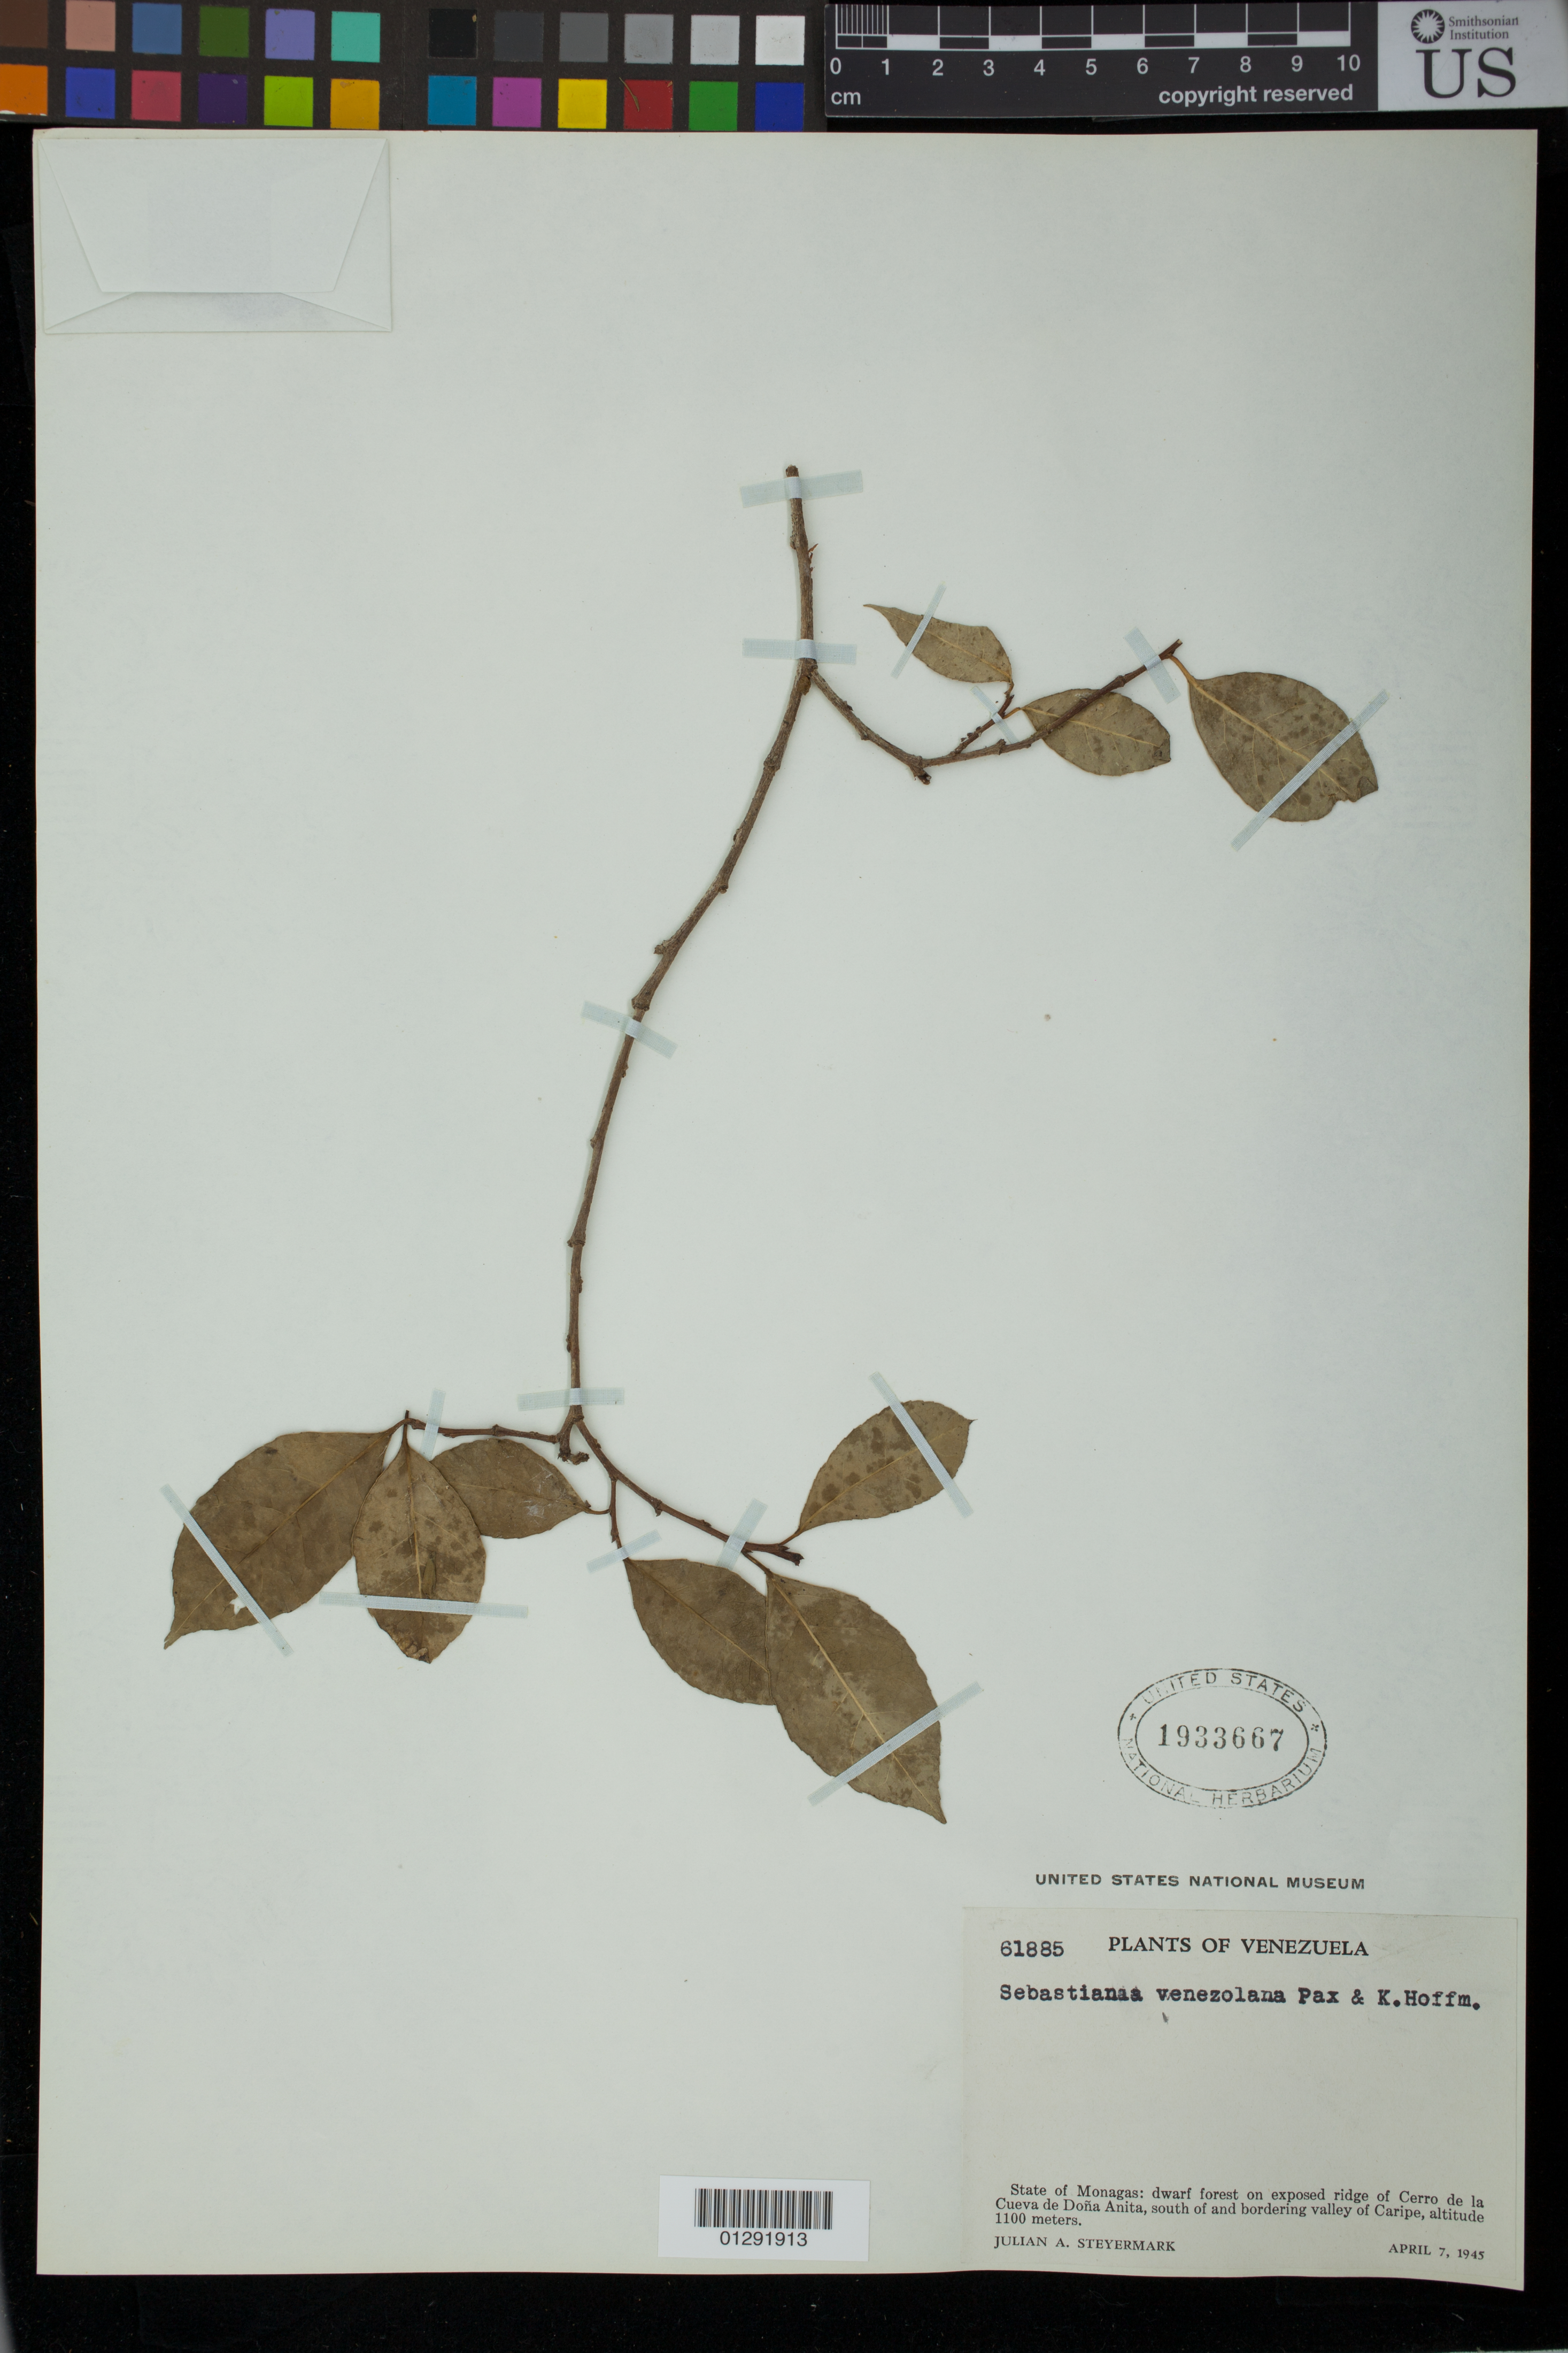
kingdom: Plantae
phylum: Tracheophyta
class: Magnoliopsida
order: Malpighiales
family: Euphorbiaceae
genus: Sebastiania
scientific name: Sebastiania venezolana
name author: Pax & K. Hoffm.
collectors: J. Steyermark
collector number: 61885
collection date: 1945-04-07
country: Venezuela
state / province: Monagas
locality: Exposed ridge of Cerro de la Cueva de Dona Anita, south of and bordering valley of Caripe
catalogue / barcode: US 1933667